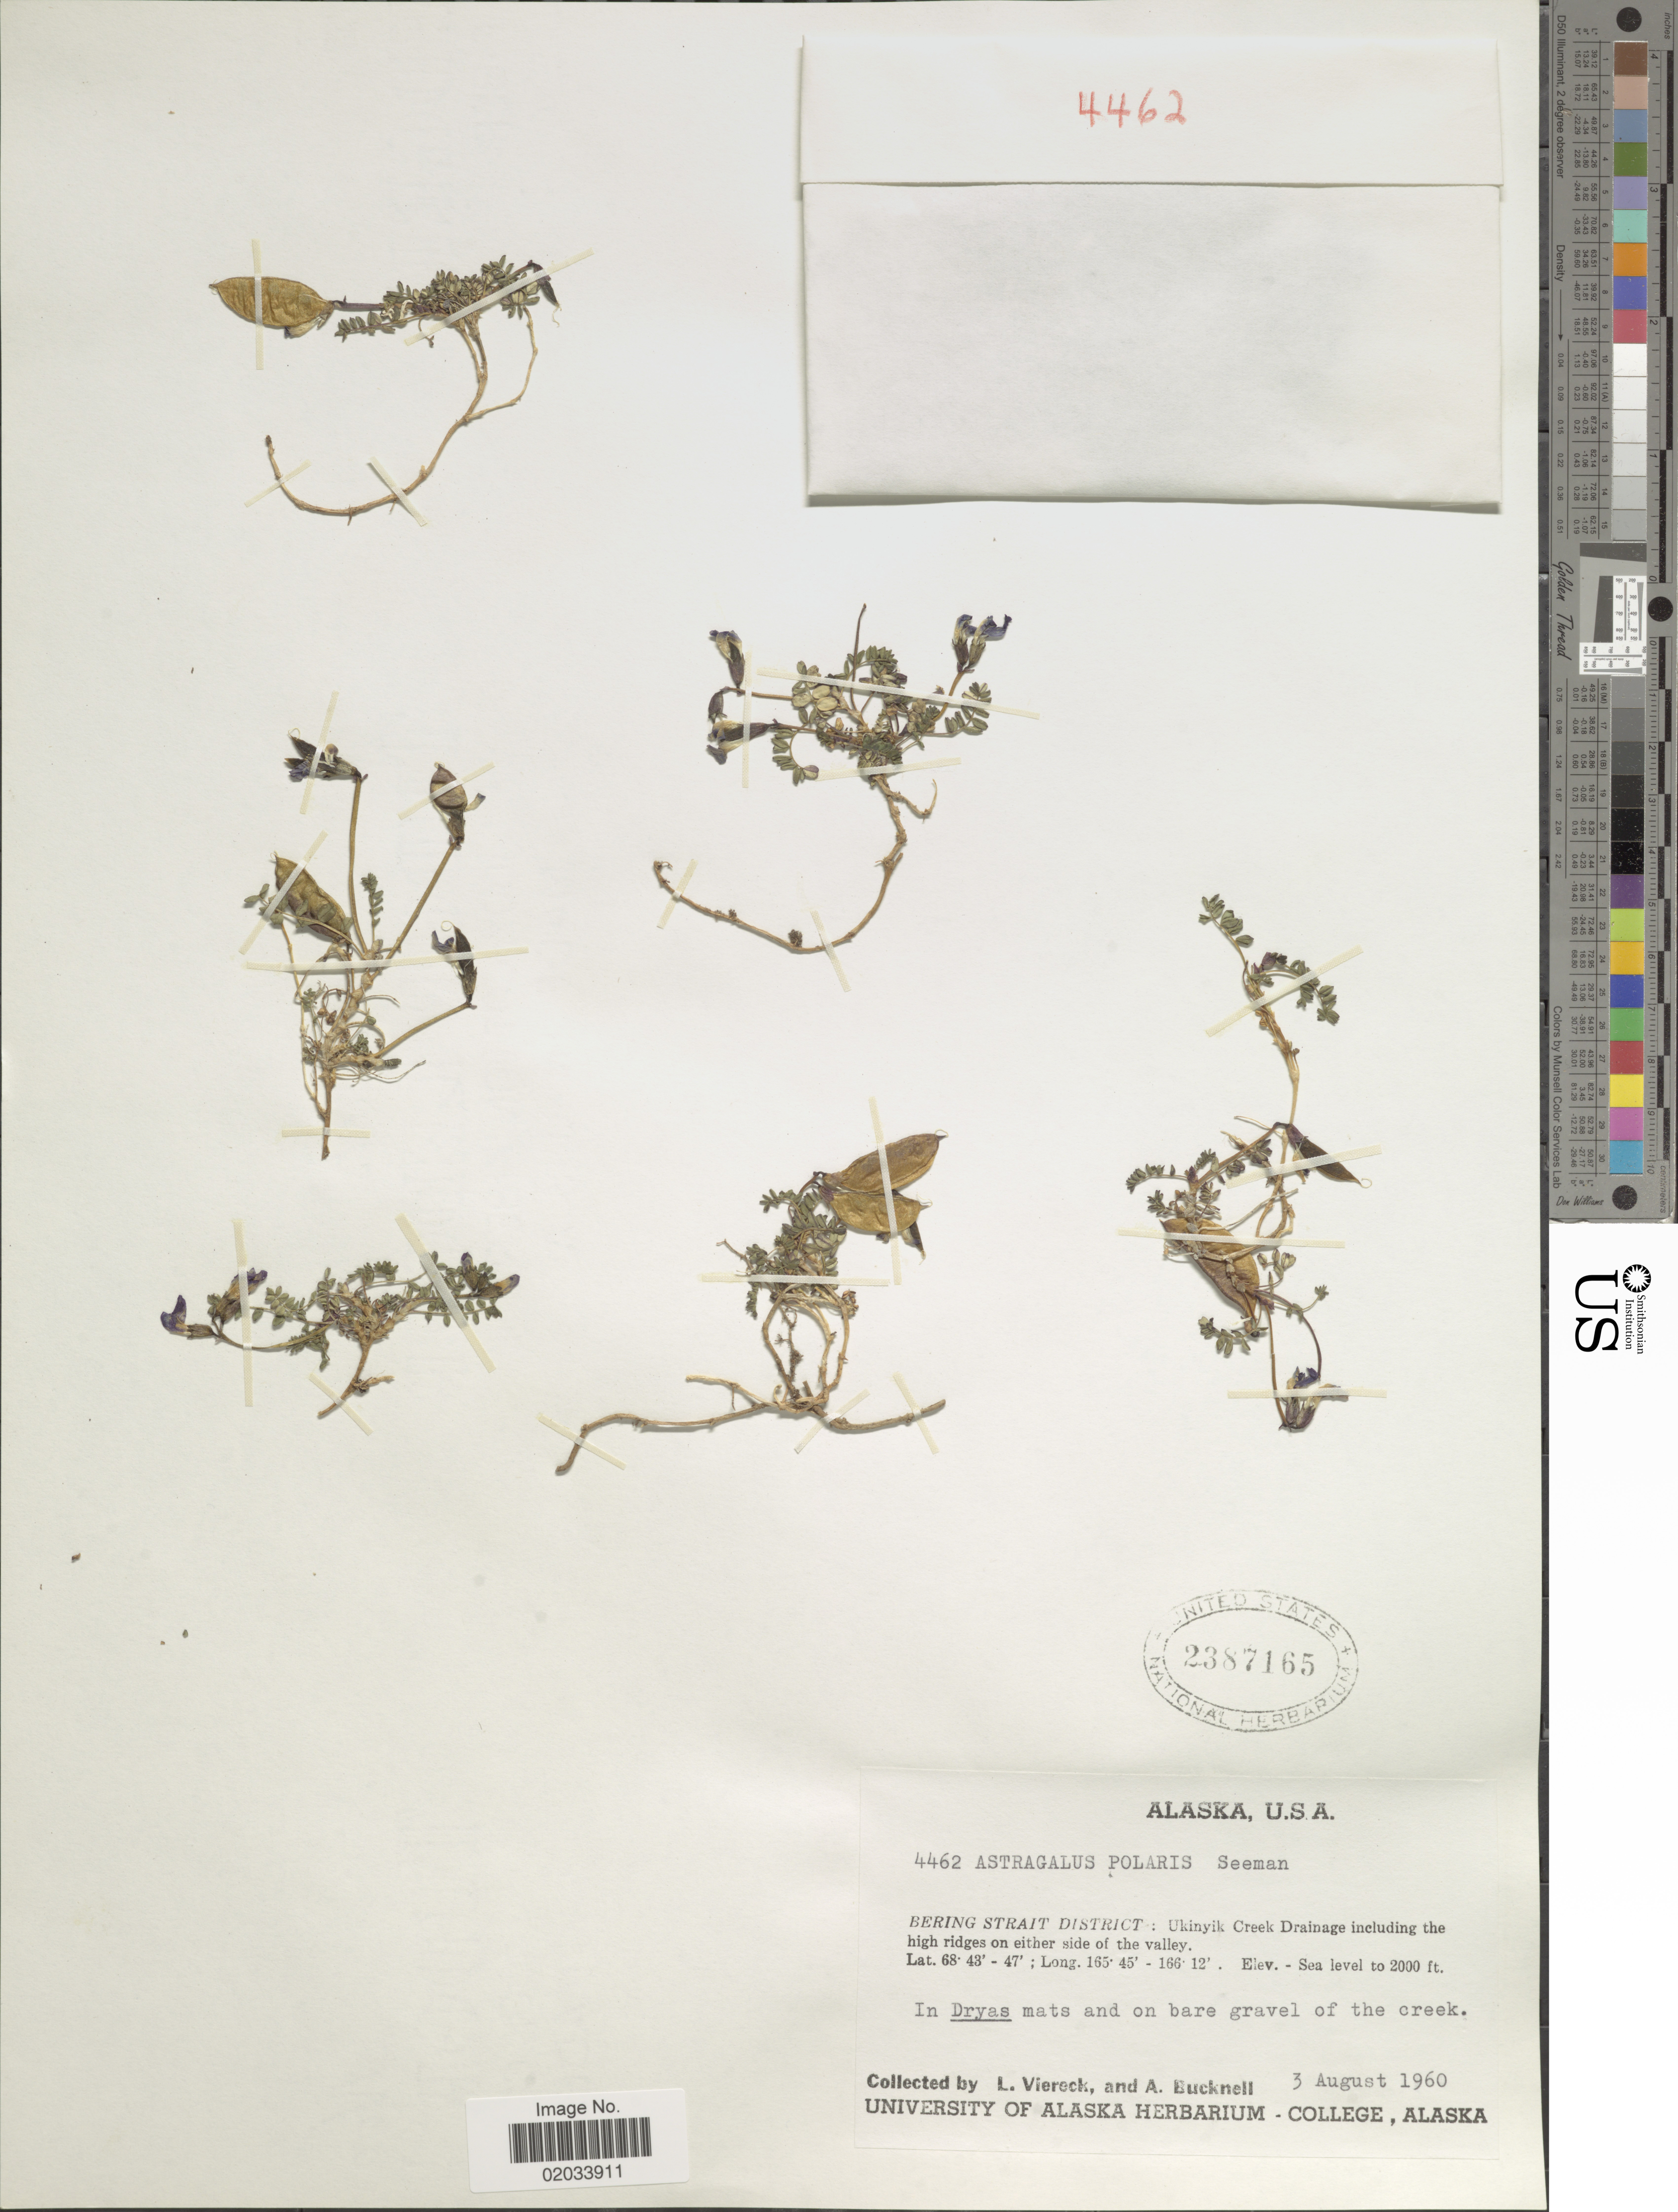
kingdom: Plantae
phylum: Tracheophyta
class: Magnoliopsida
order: Fabales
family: Fabaceae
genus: Astragalus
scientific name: Astragalus polaris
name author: (Seem.) Benth.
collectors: L. Viereck & A. Bucknell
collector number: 4462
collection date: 1960-08-03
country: United States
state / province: Alaska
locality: Bering Strait District: Ukinyik Creek Drainage including the high ridges on either side of the valley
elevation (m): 610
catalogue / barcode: US 2387165